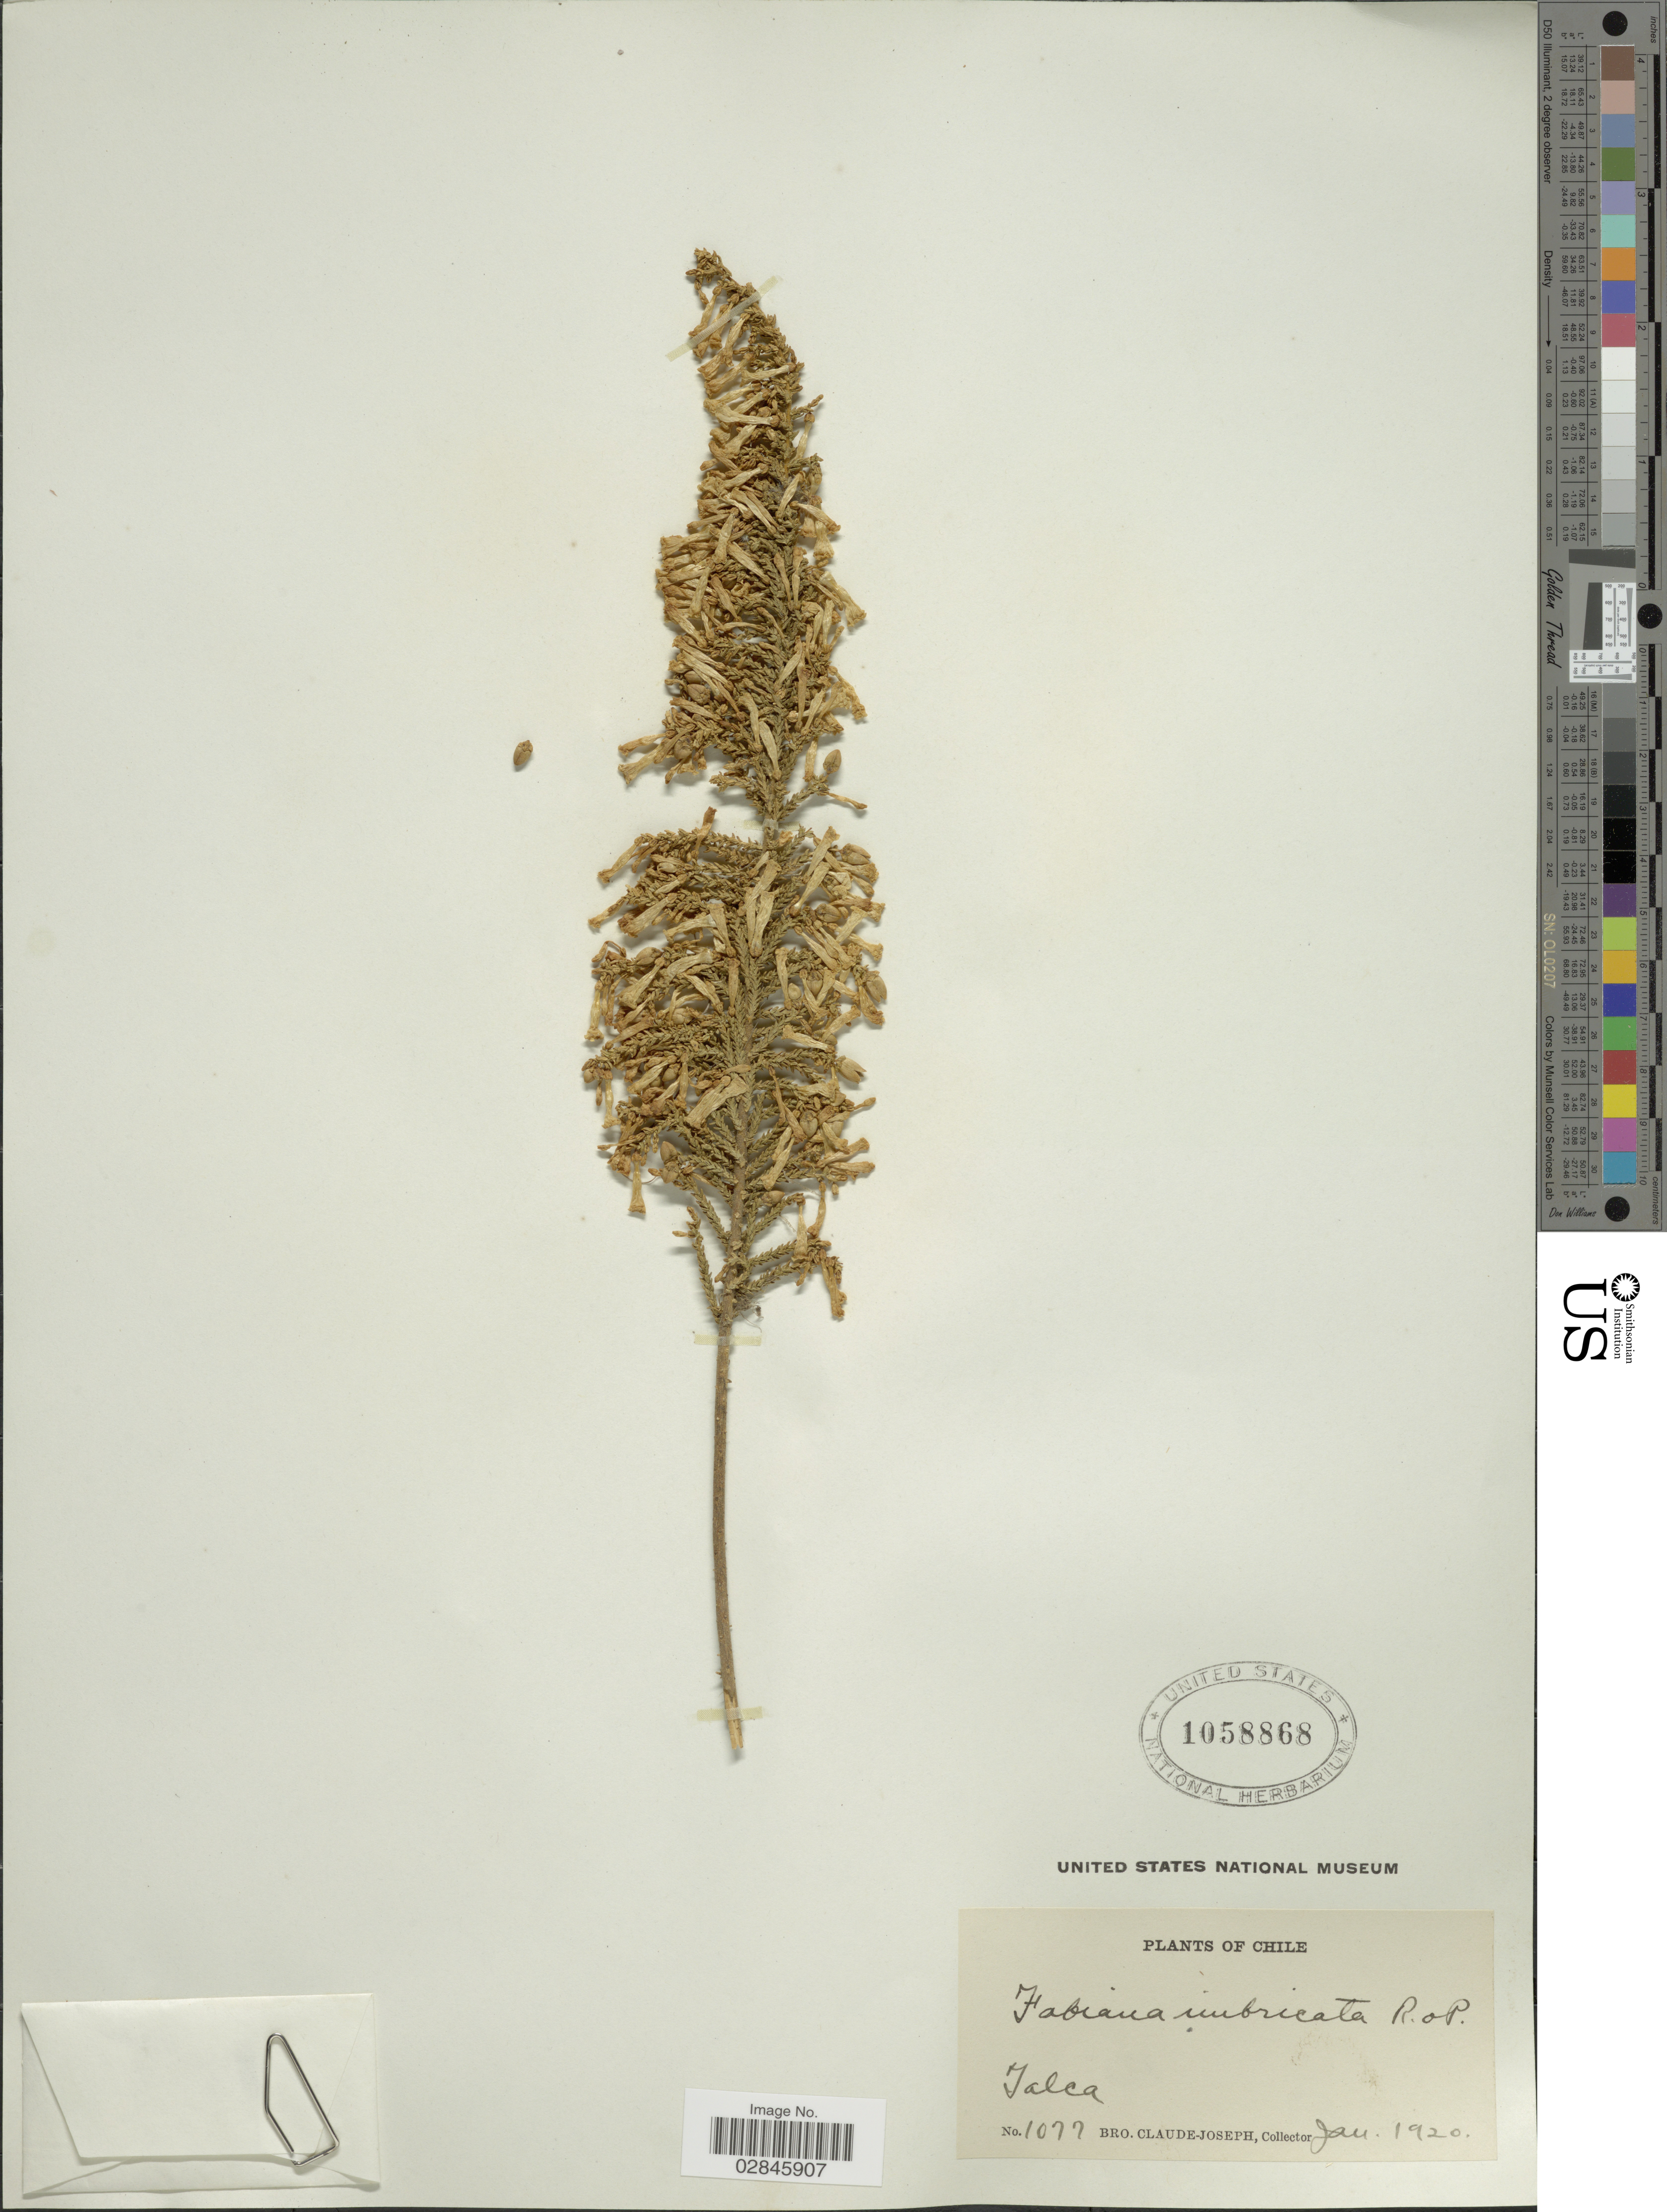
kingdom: Plantae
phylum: Tracheophyta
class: Magnoliopsida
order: Solanales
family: Solanaceae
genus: Fabiana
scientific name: Fabiana imbricata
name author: Ruiz & Pav.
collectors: Bro. Claude-Joseph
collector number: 1077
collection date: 1920-01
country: Chile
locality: Talca.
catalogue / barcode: US 1058868